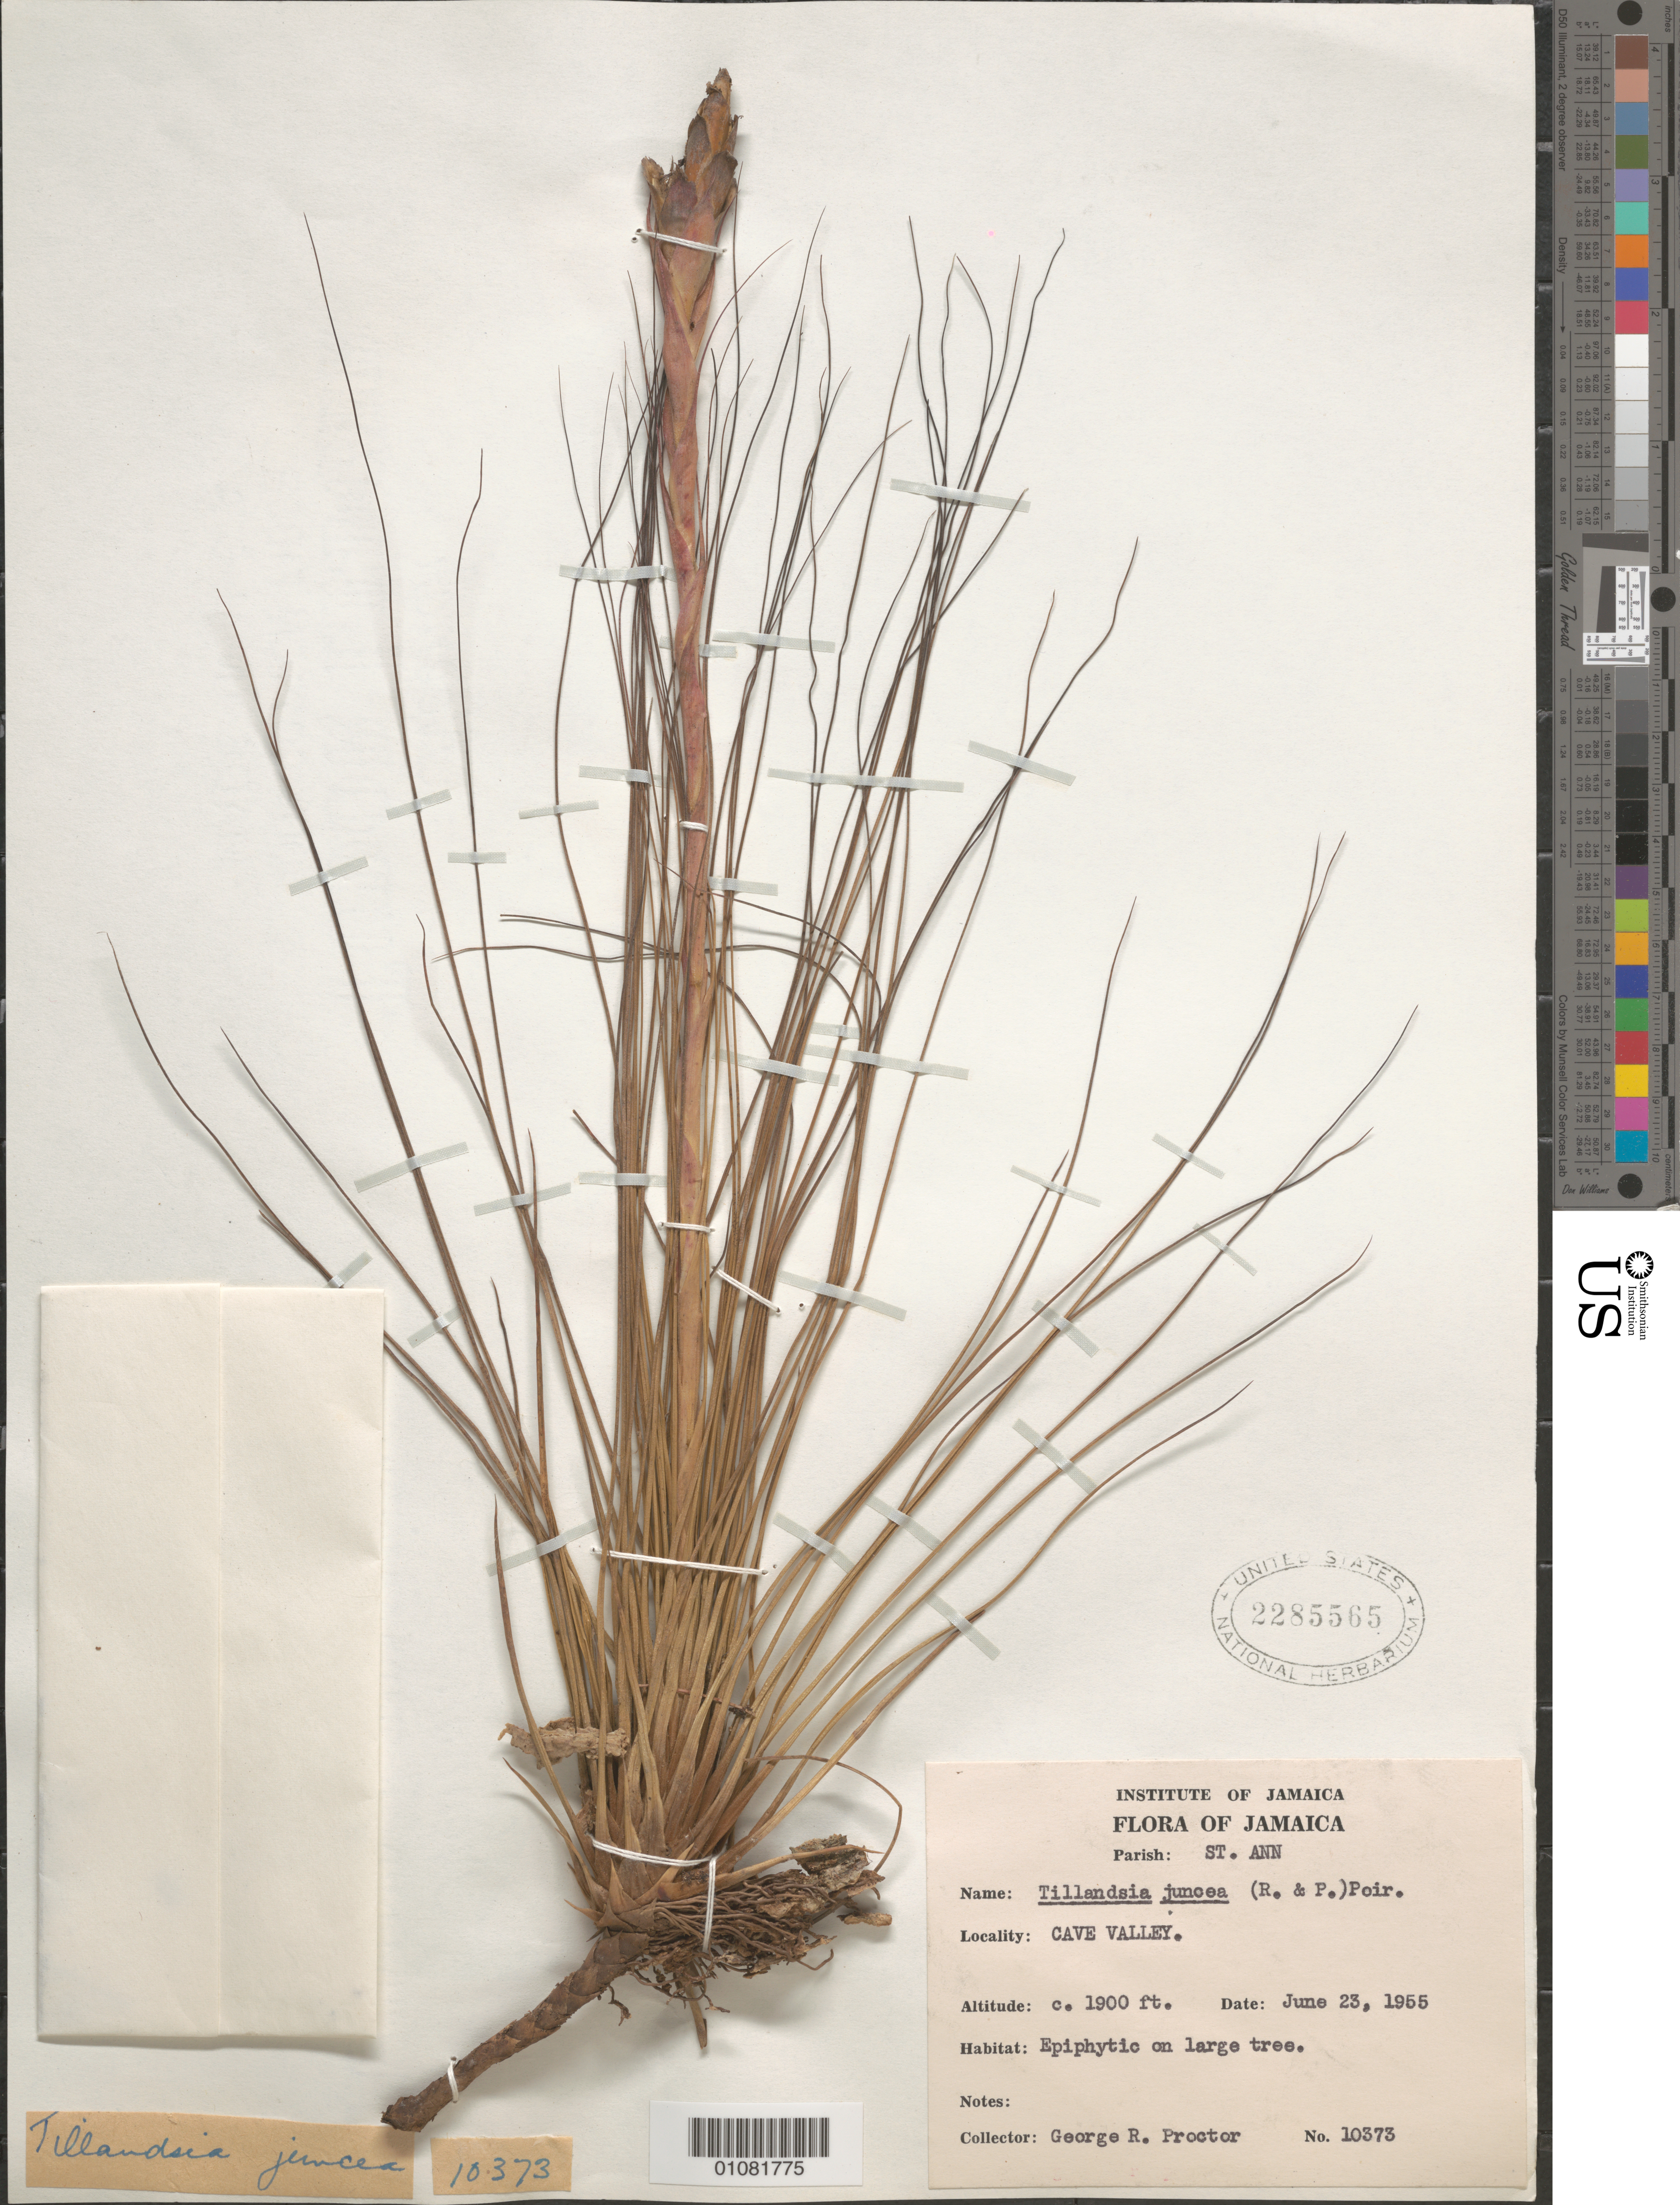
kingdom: Plantae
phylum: Tracheophyta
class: Liliopsida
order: Poales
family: Bromeliaceae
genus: Tillandsia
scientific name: Tillandsia juncea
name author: (Ruiz & Pav.) Poir.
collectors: G. R. Proctor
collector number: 10373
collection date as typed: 23 Jun 1955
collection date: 1955-06-23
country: Jamaica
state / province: Saint Ann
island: Jamaica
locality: Cave Valley. Epiphytic on large tree.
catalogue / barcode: US 2285565